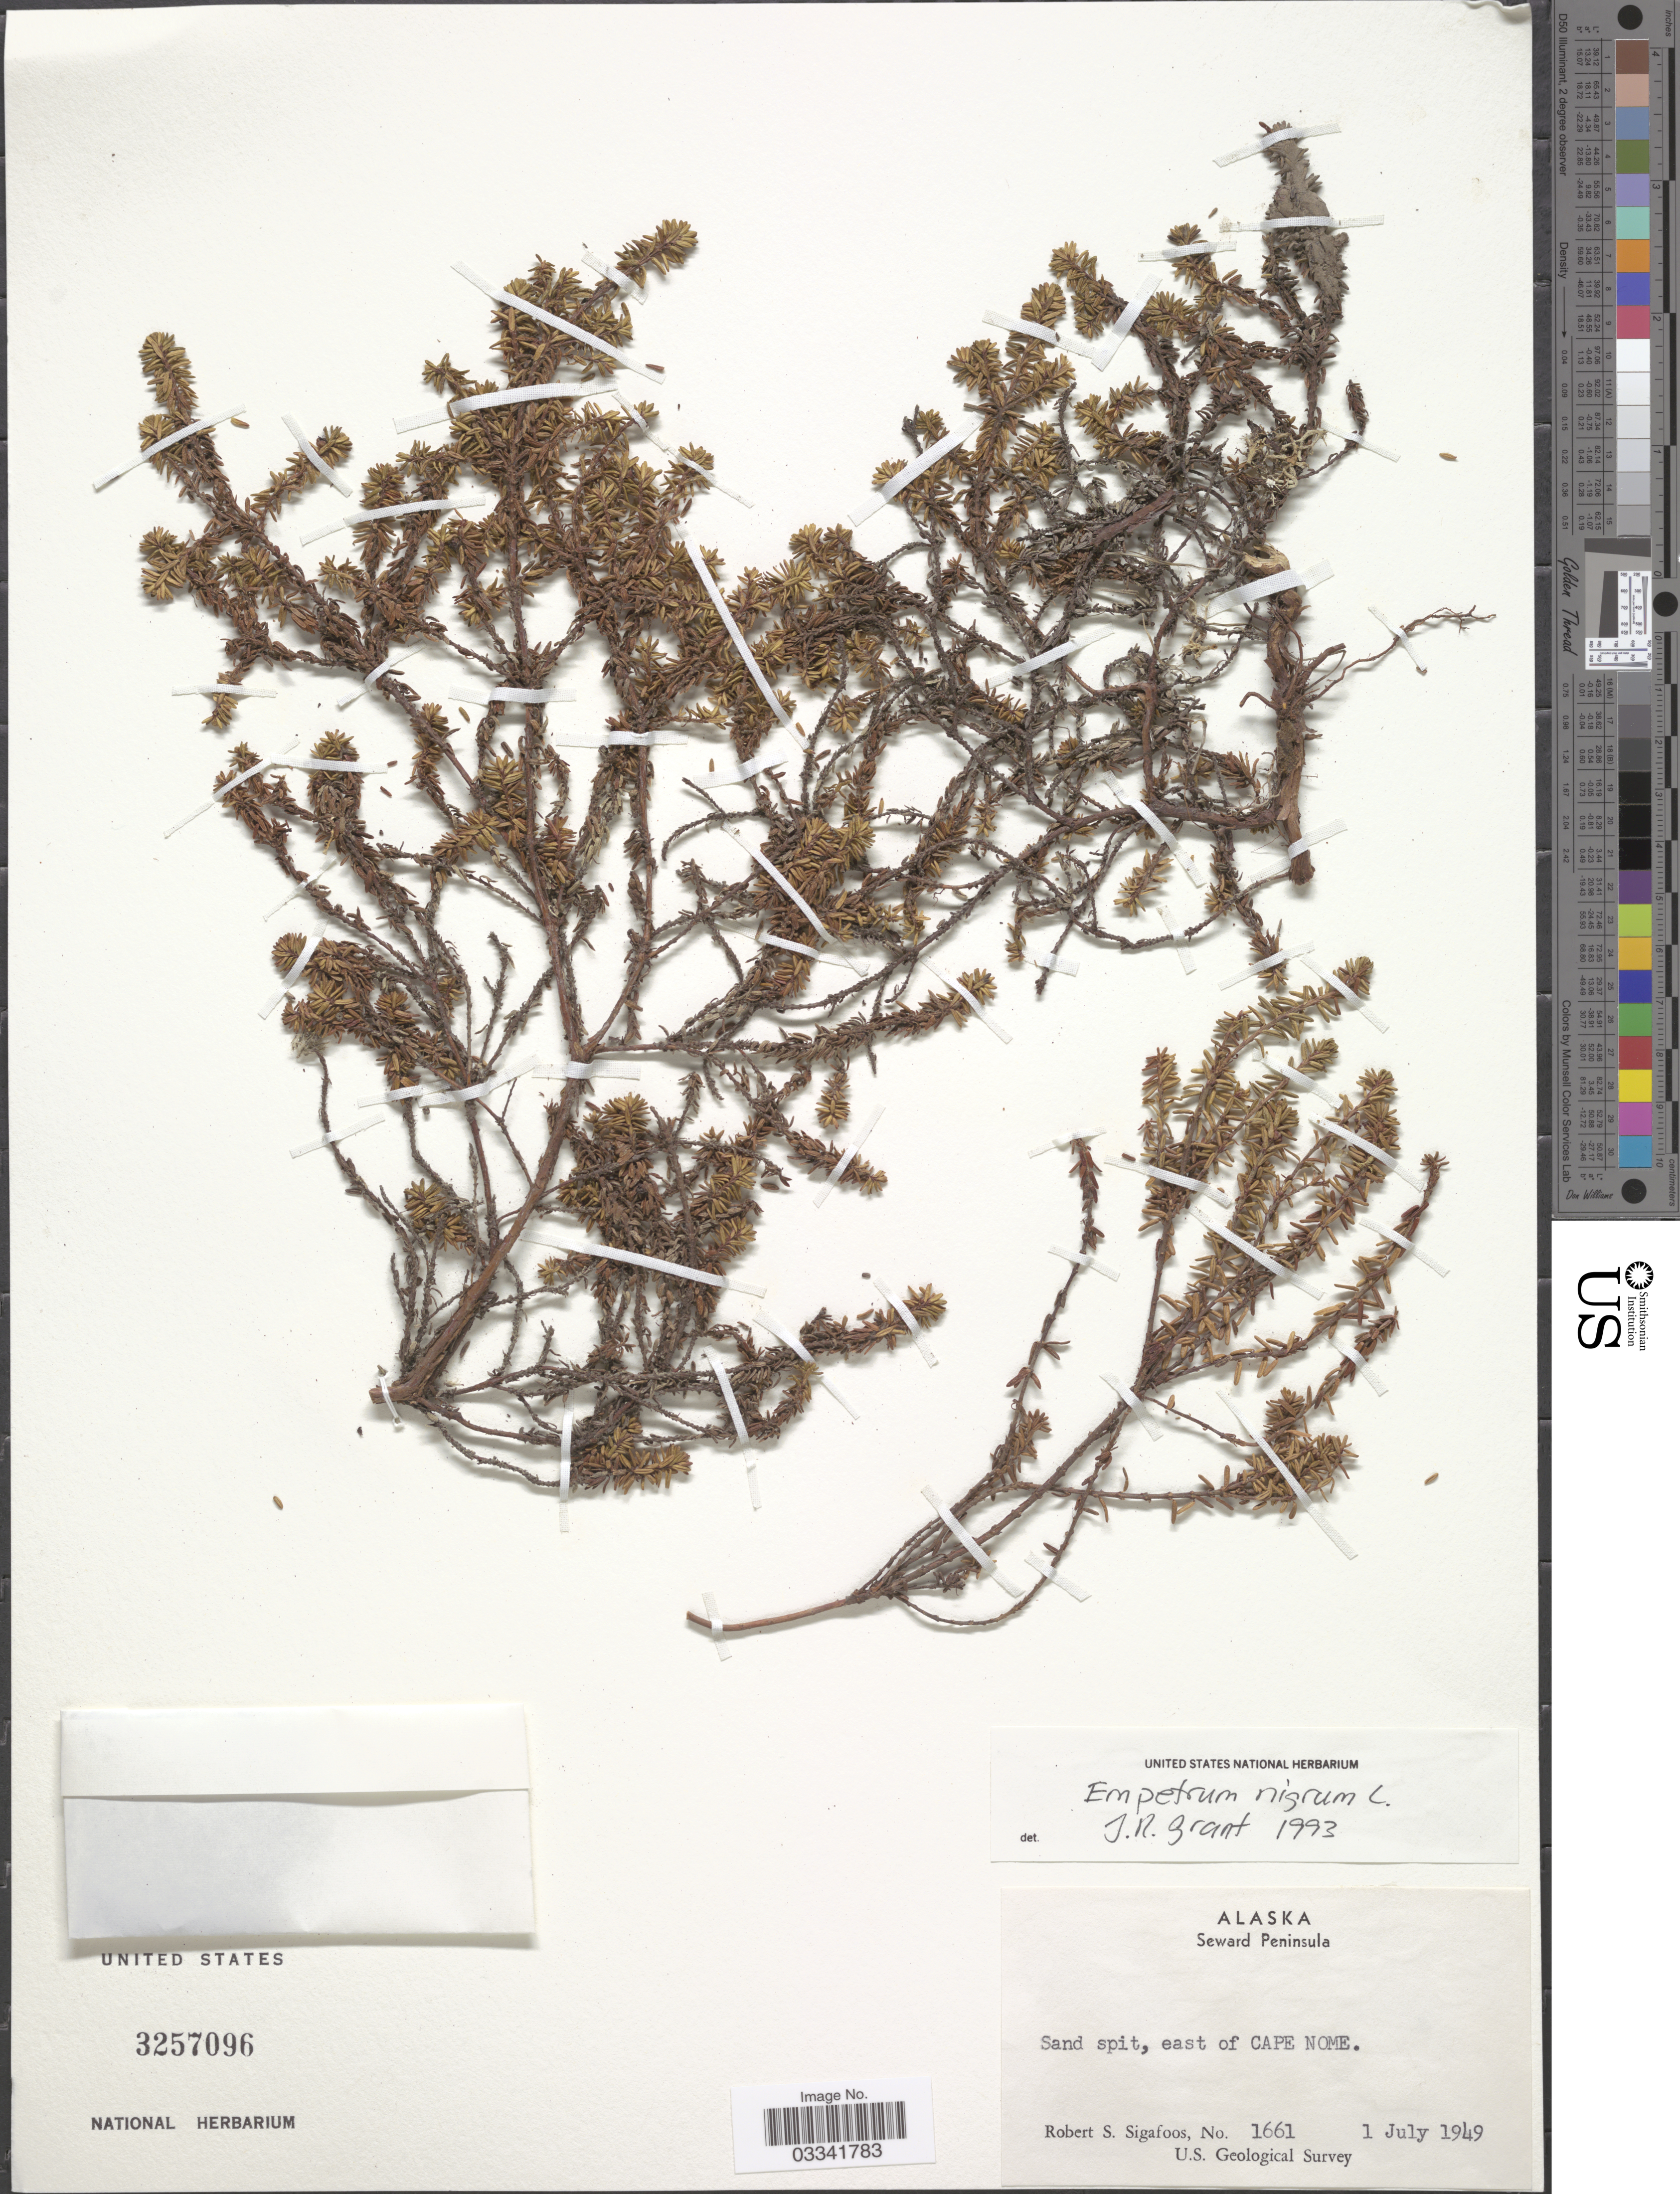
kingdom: Plantae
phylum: Tracheophyta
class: Magnoliopsida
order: Ericales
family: Ericaceae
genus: Empetrum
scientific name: Empetrum nigrum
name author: L.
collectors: R. Sigafoos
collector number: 1661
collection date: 1949-07-01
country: United States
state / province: Alaska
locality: Seward Peninsula. East of Cape Nome.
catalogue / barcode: US 3257096